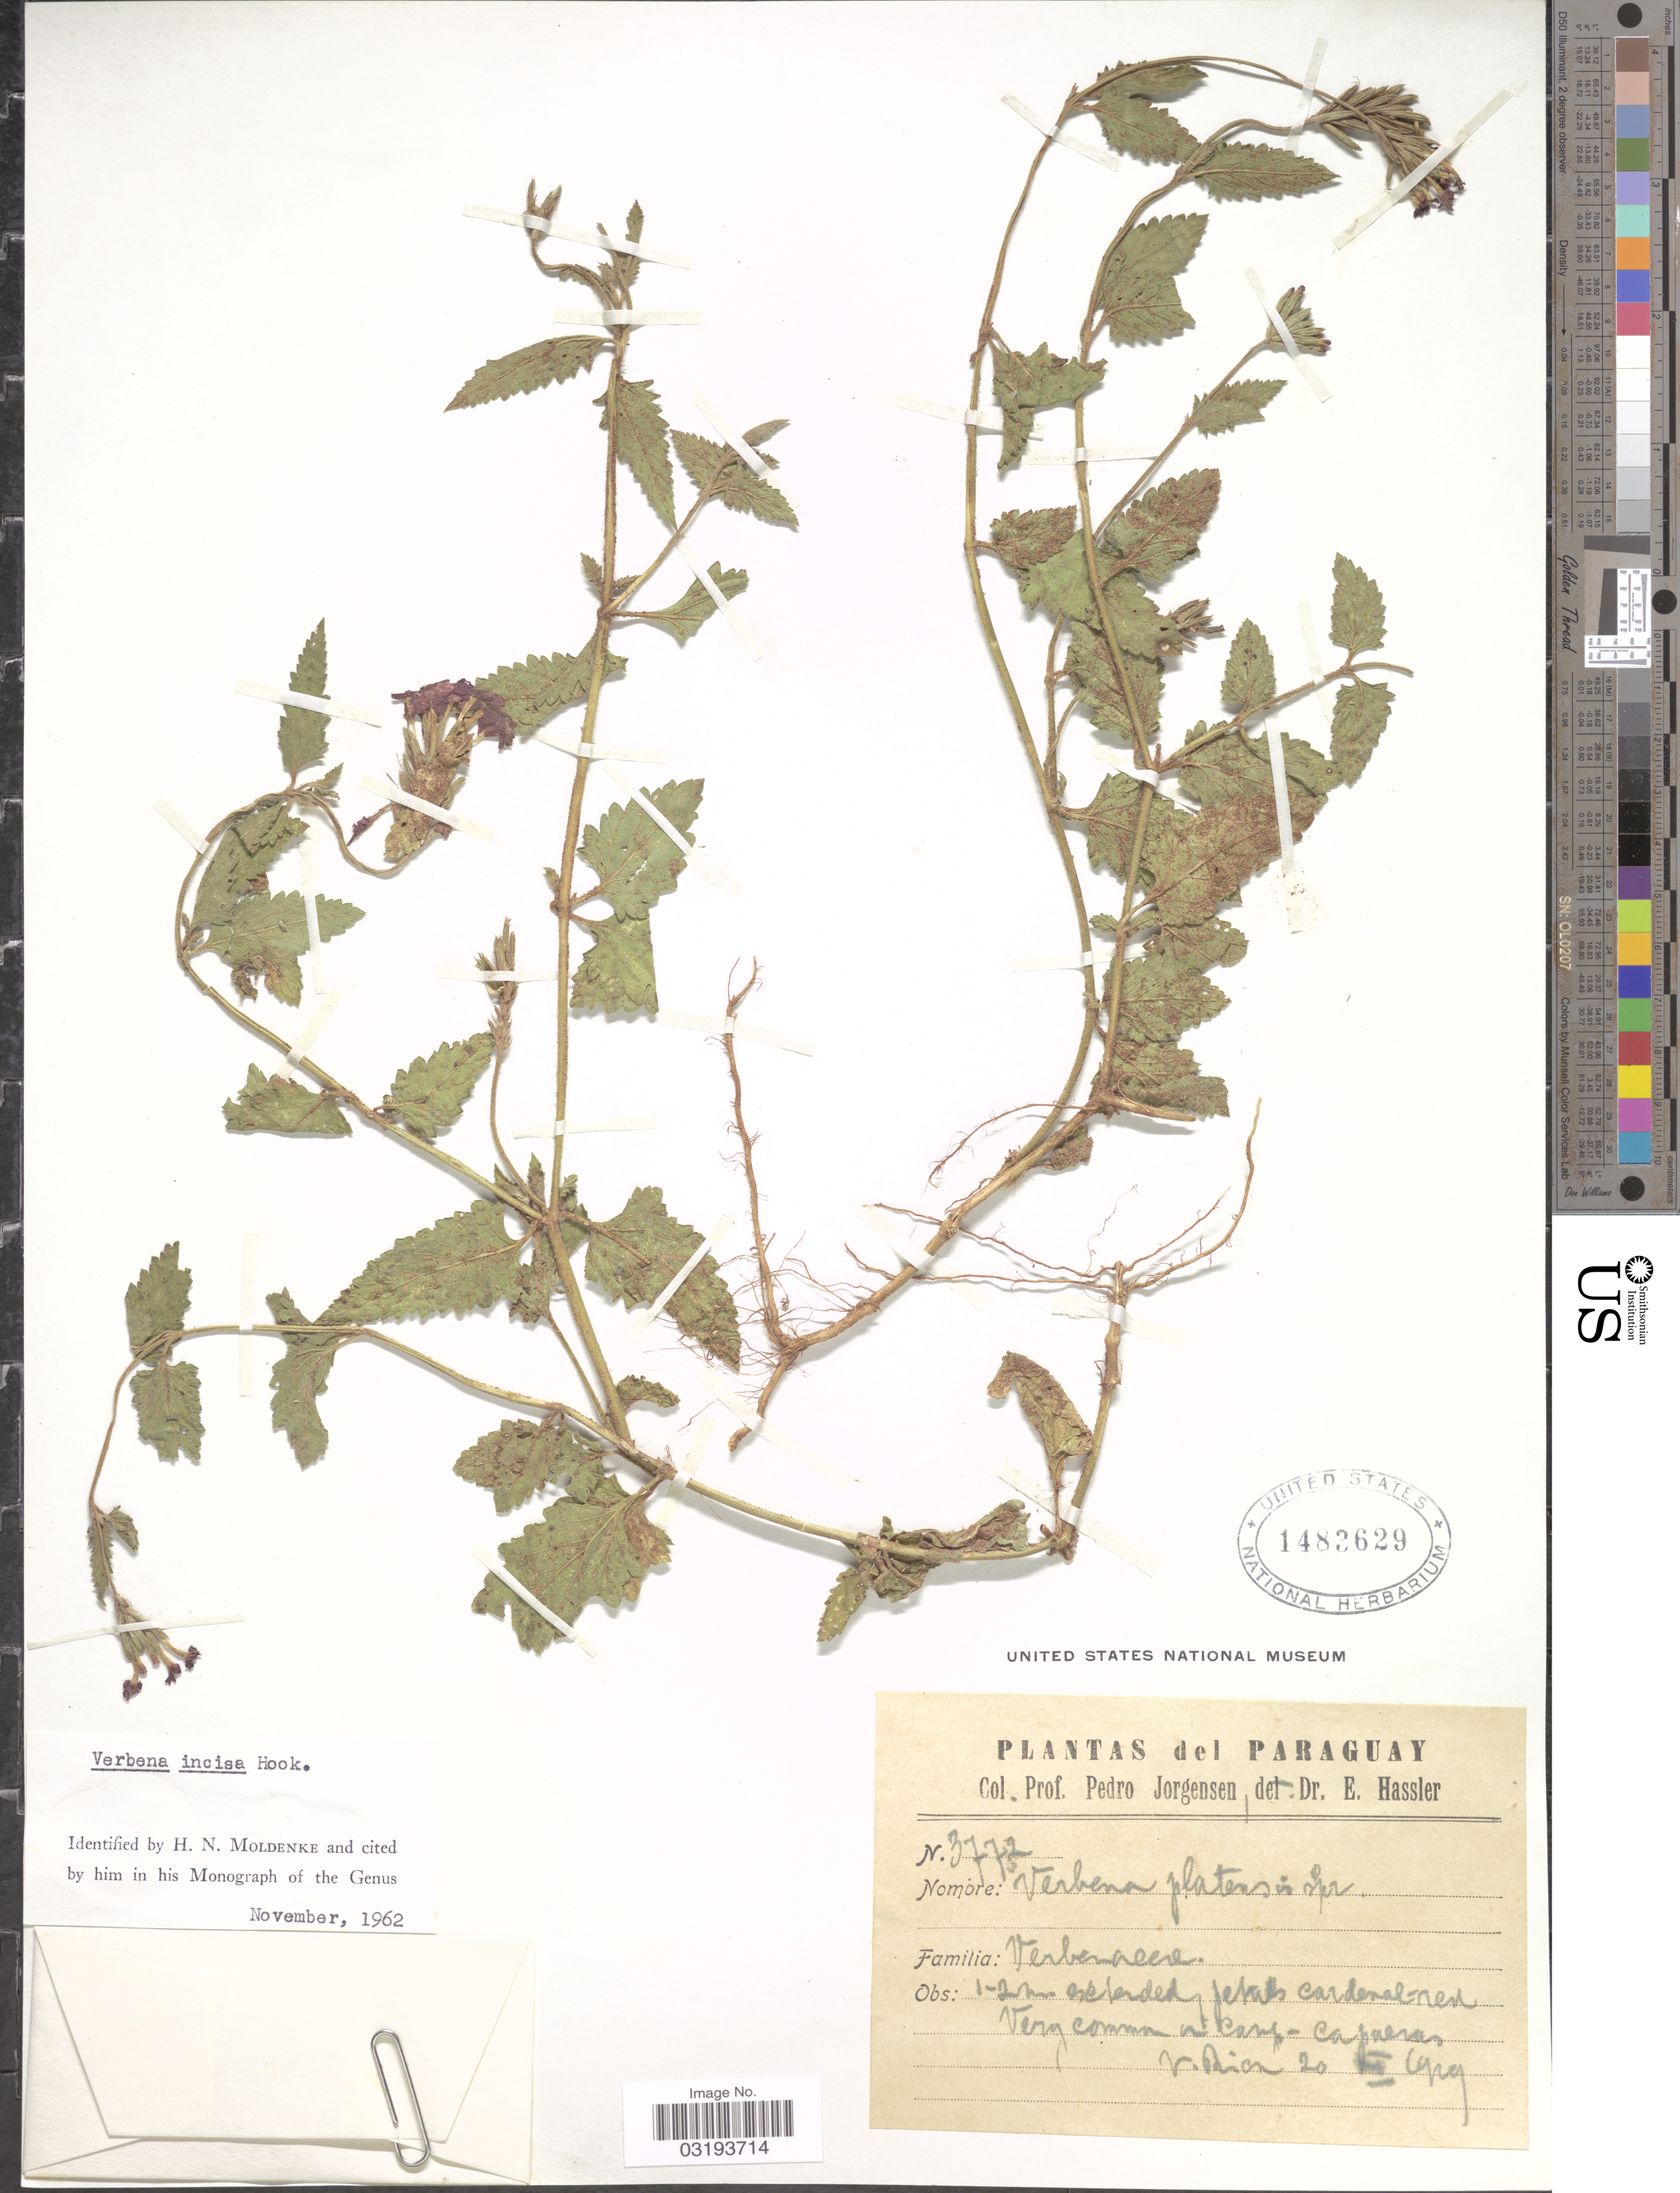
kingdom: Plantae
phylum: Tracheophyta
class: Magnoliopsida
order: Lamiales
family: Verbenaceae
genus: Verbena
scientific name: Verbena incisa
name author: Hook.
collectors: P. Jörgensen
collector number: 3772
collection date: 1919-08-20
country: Paraguay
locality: V. Rica.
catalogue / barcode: US 1483629